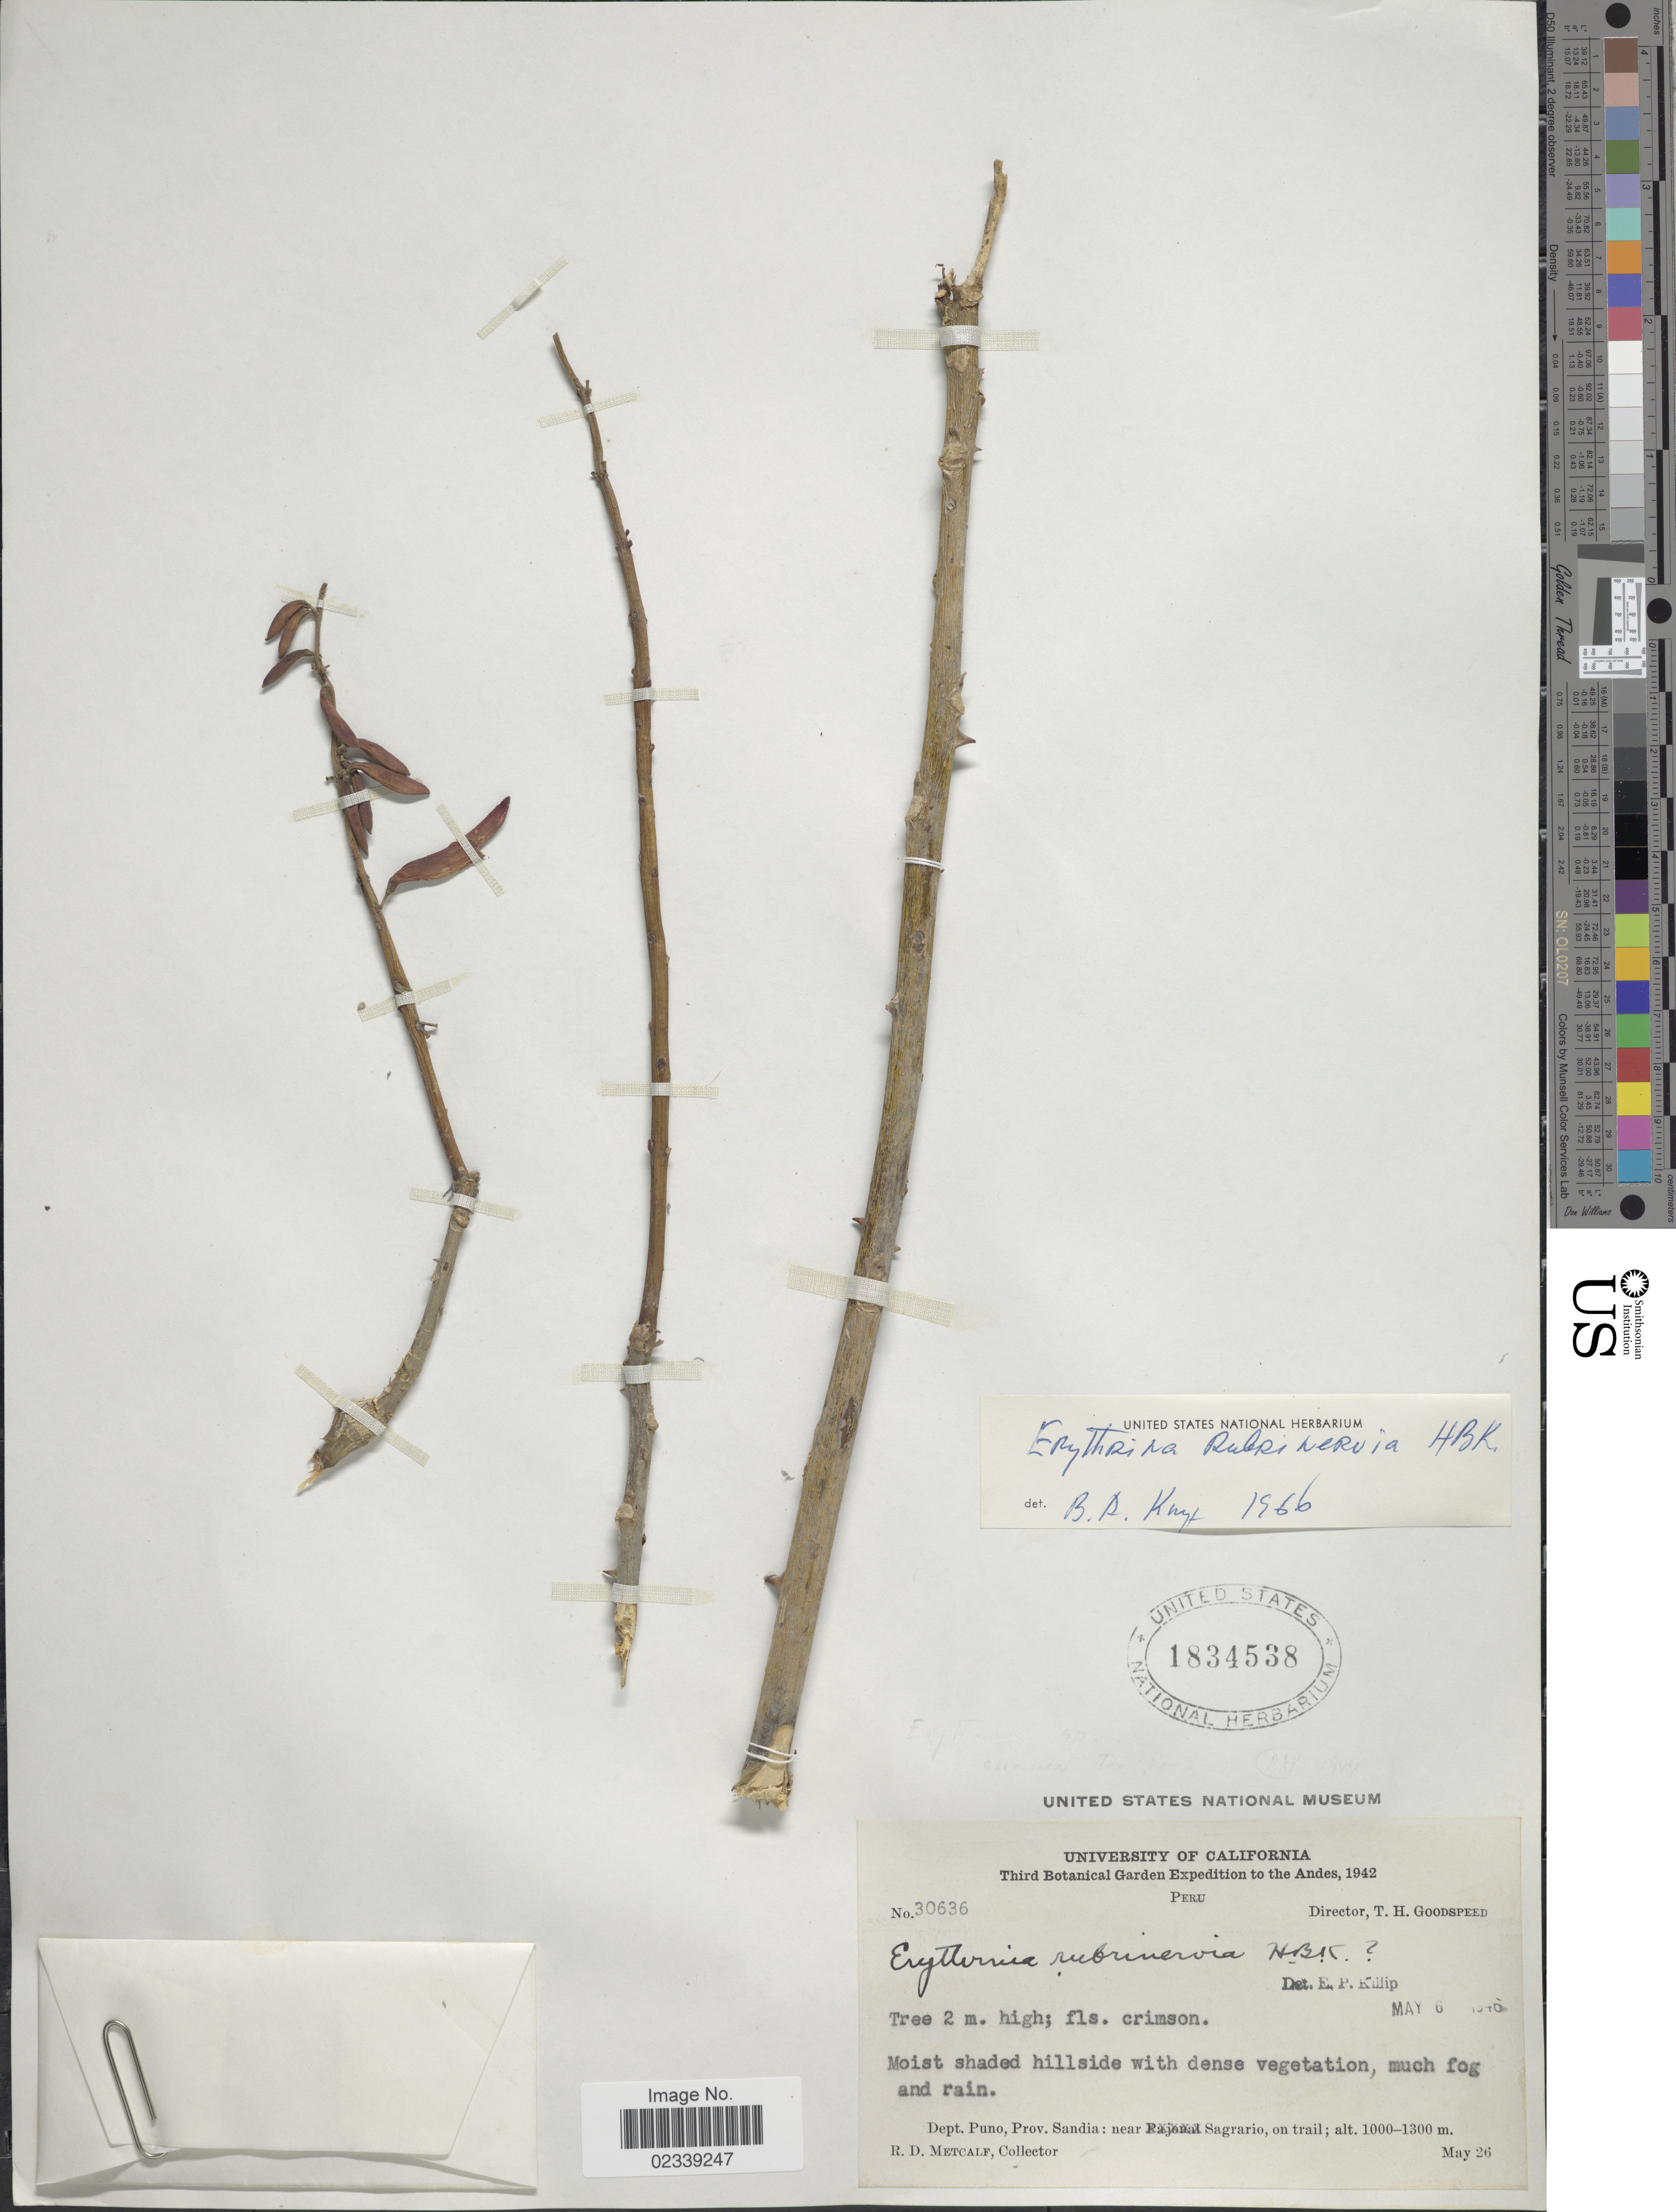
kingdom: Plantae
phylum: Tracheophyta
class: Magnoliopsida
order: Fabales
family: Fabaceae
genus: Erythrina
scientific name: Erythrina rubrinervia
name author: Kunth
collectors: R. D. Metcalf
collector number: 30636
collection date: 1942-05-26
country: Peru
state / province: Puno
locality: Andes, Prov. Sandia, near Sagrario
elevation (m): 1000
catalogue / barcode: US 1834538